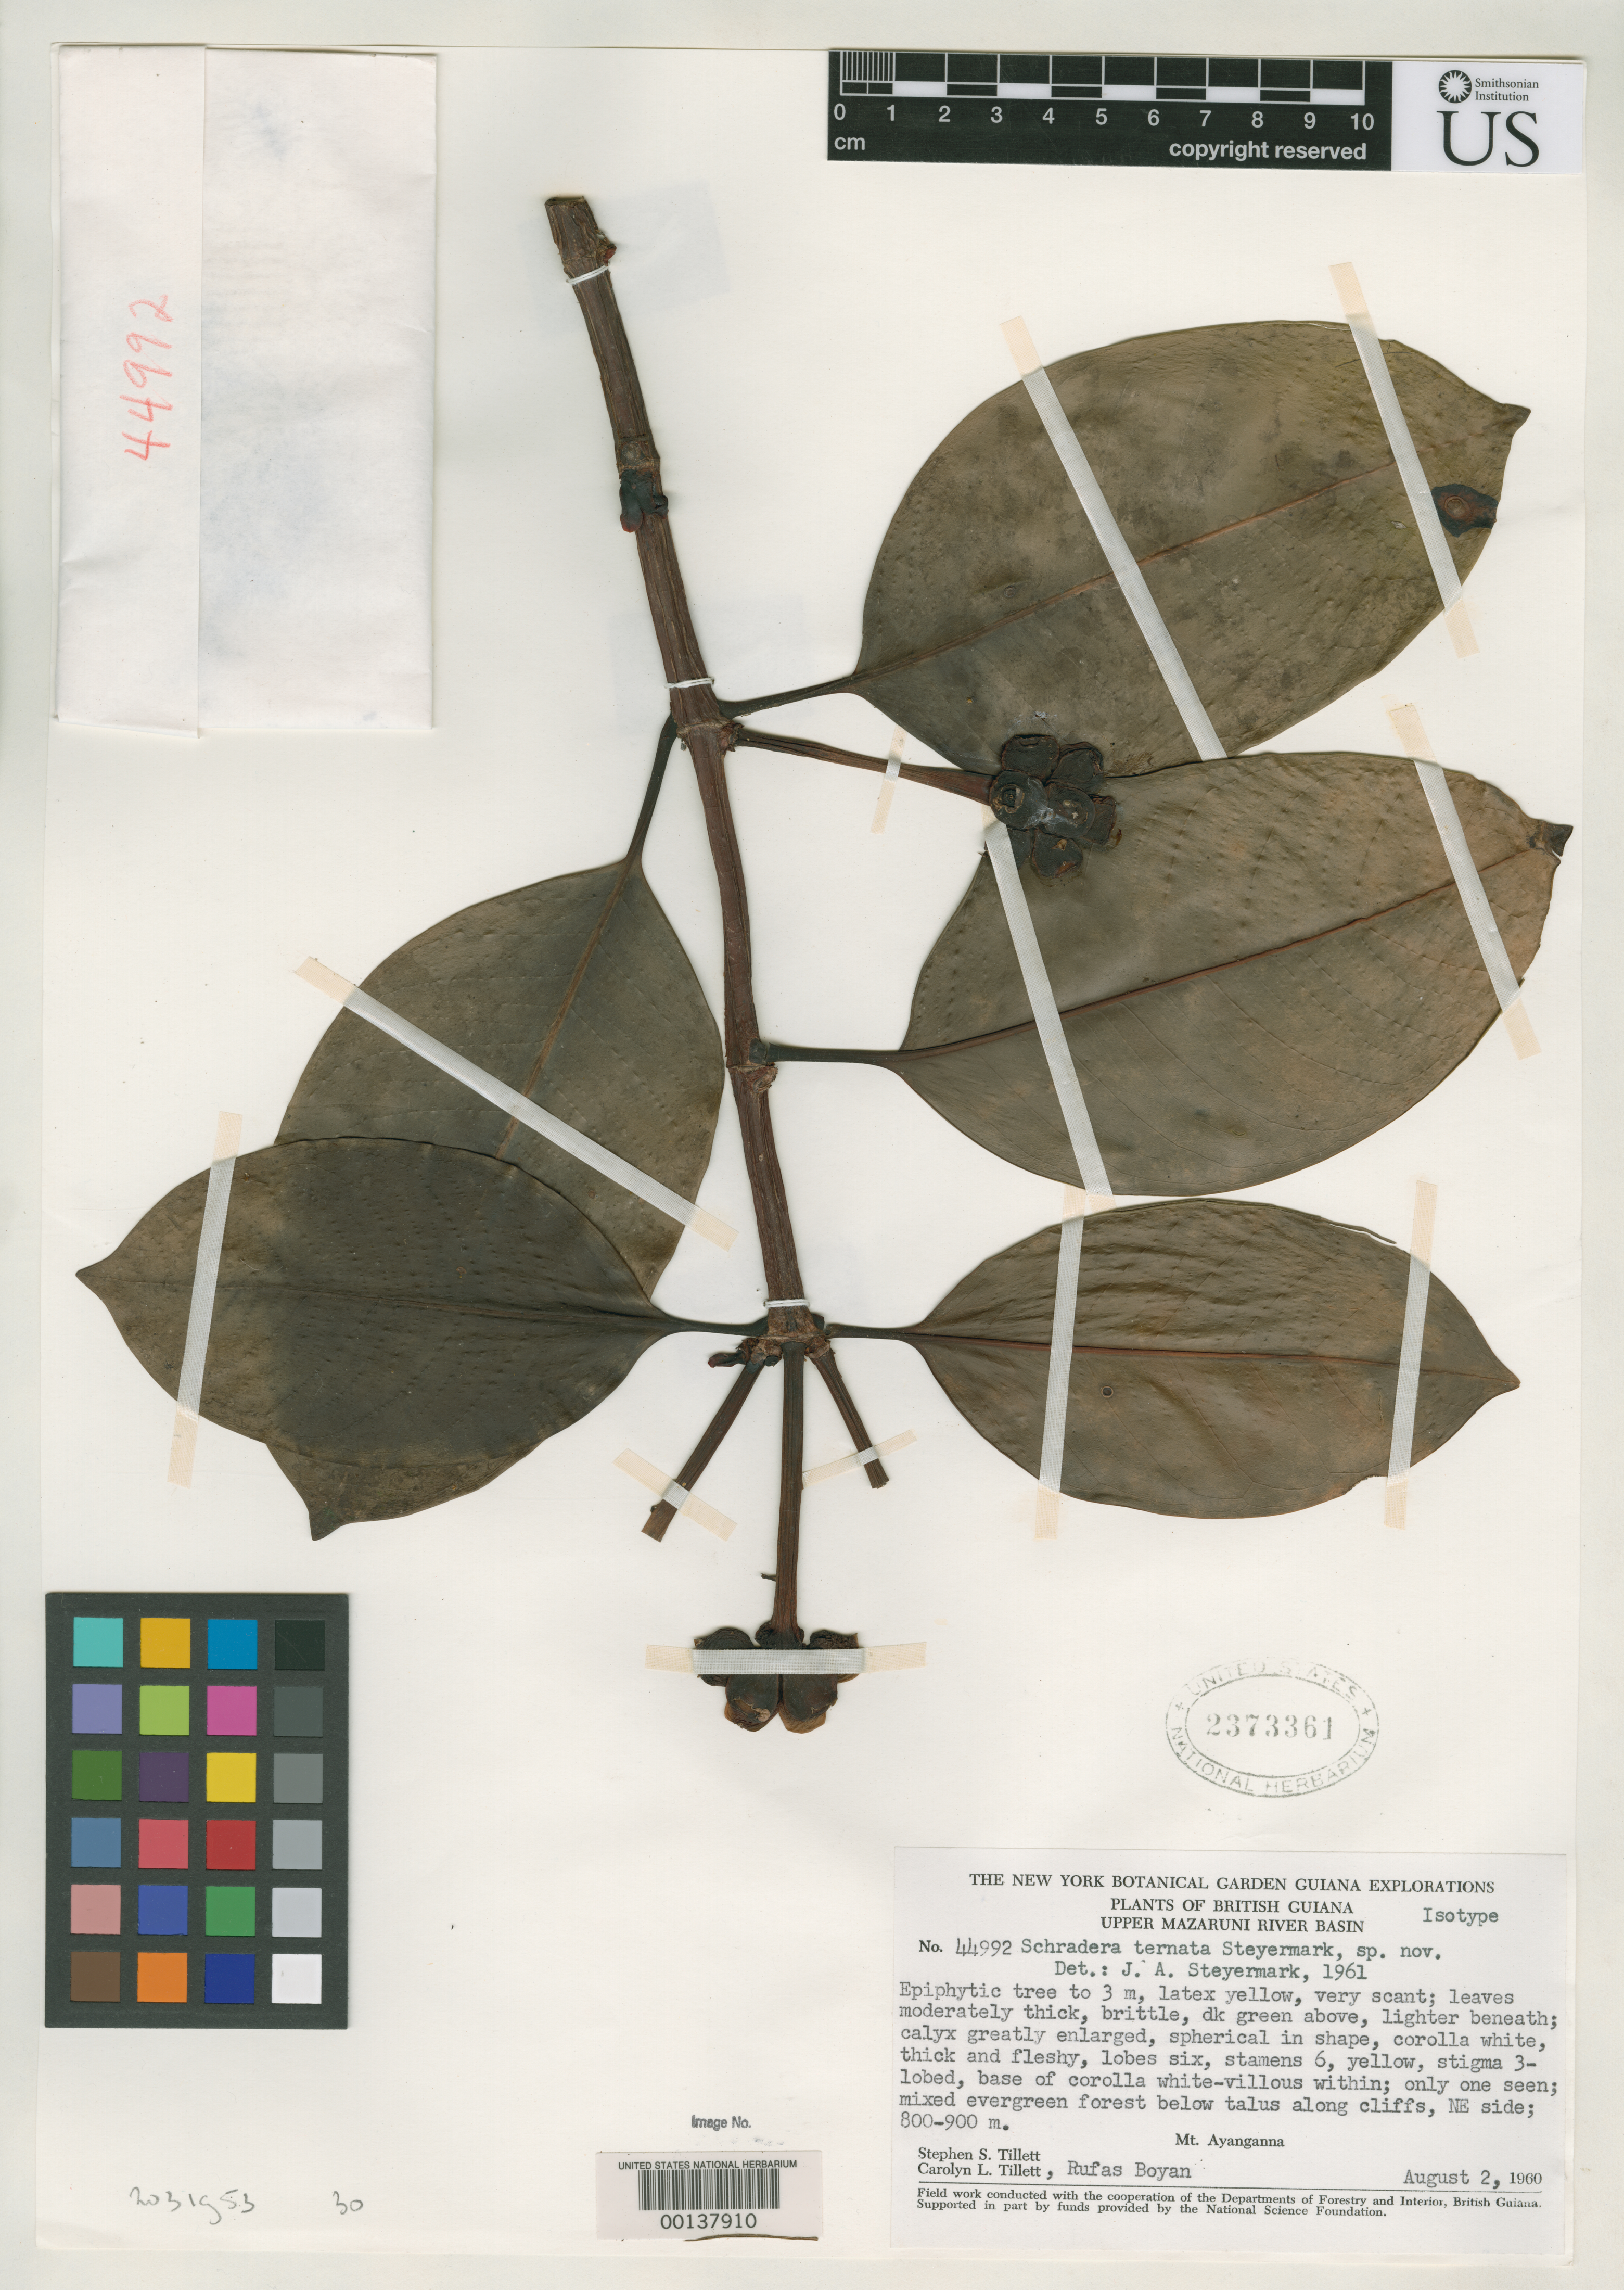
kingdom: Plantae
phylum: Tracheophyta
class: Magnoliopsida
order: Gentianales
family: Rubiaceae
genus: Schradera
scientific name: Schradera ternata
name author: Steyerm.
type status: Isotype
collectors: S. S. Tillett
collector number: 44992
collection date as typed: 02 Aug 1960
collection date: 1960-08-02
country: Guyana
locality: Mt. Ayanganna.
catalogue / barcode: US 2373361